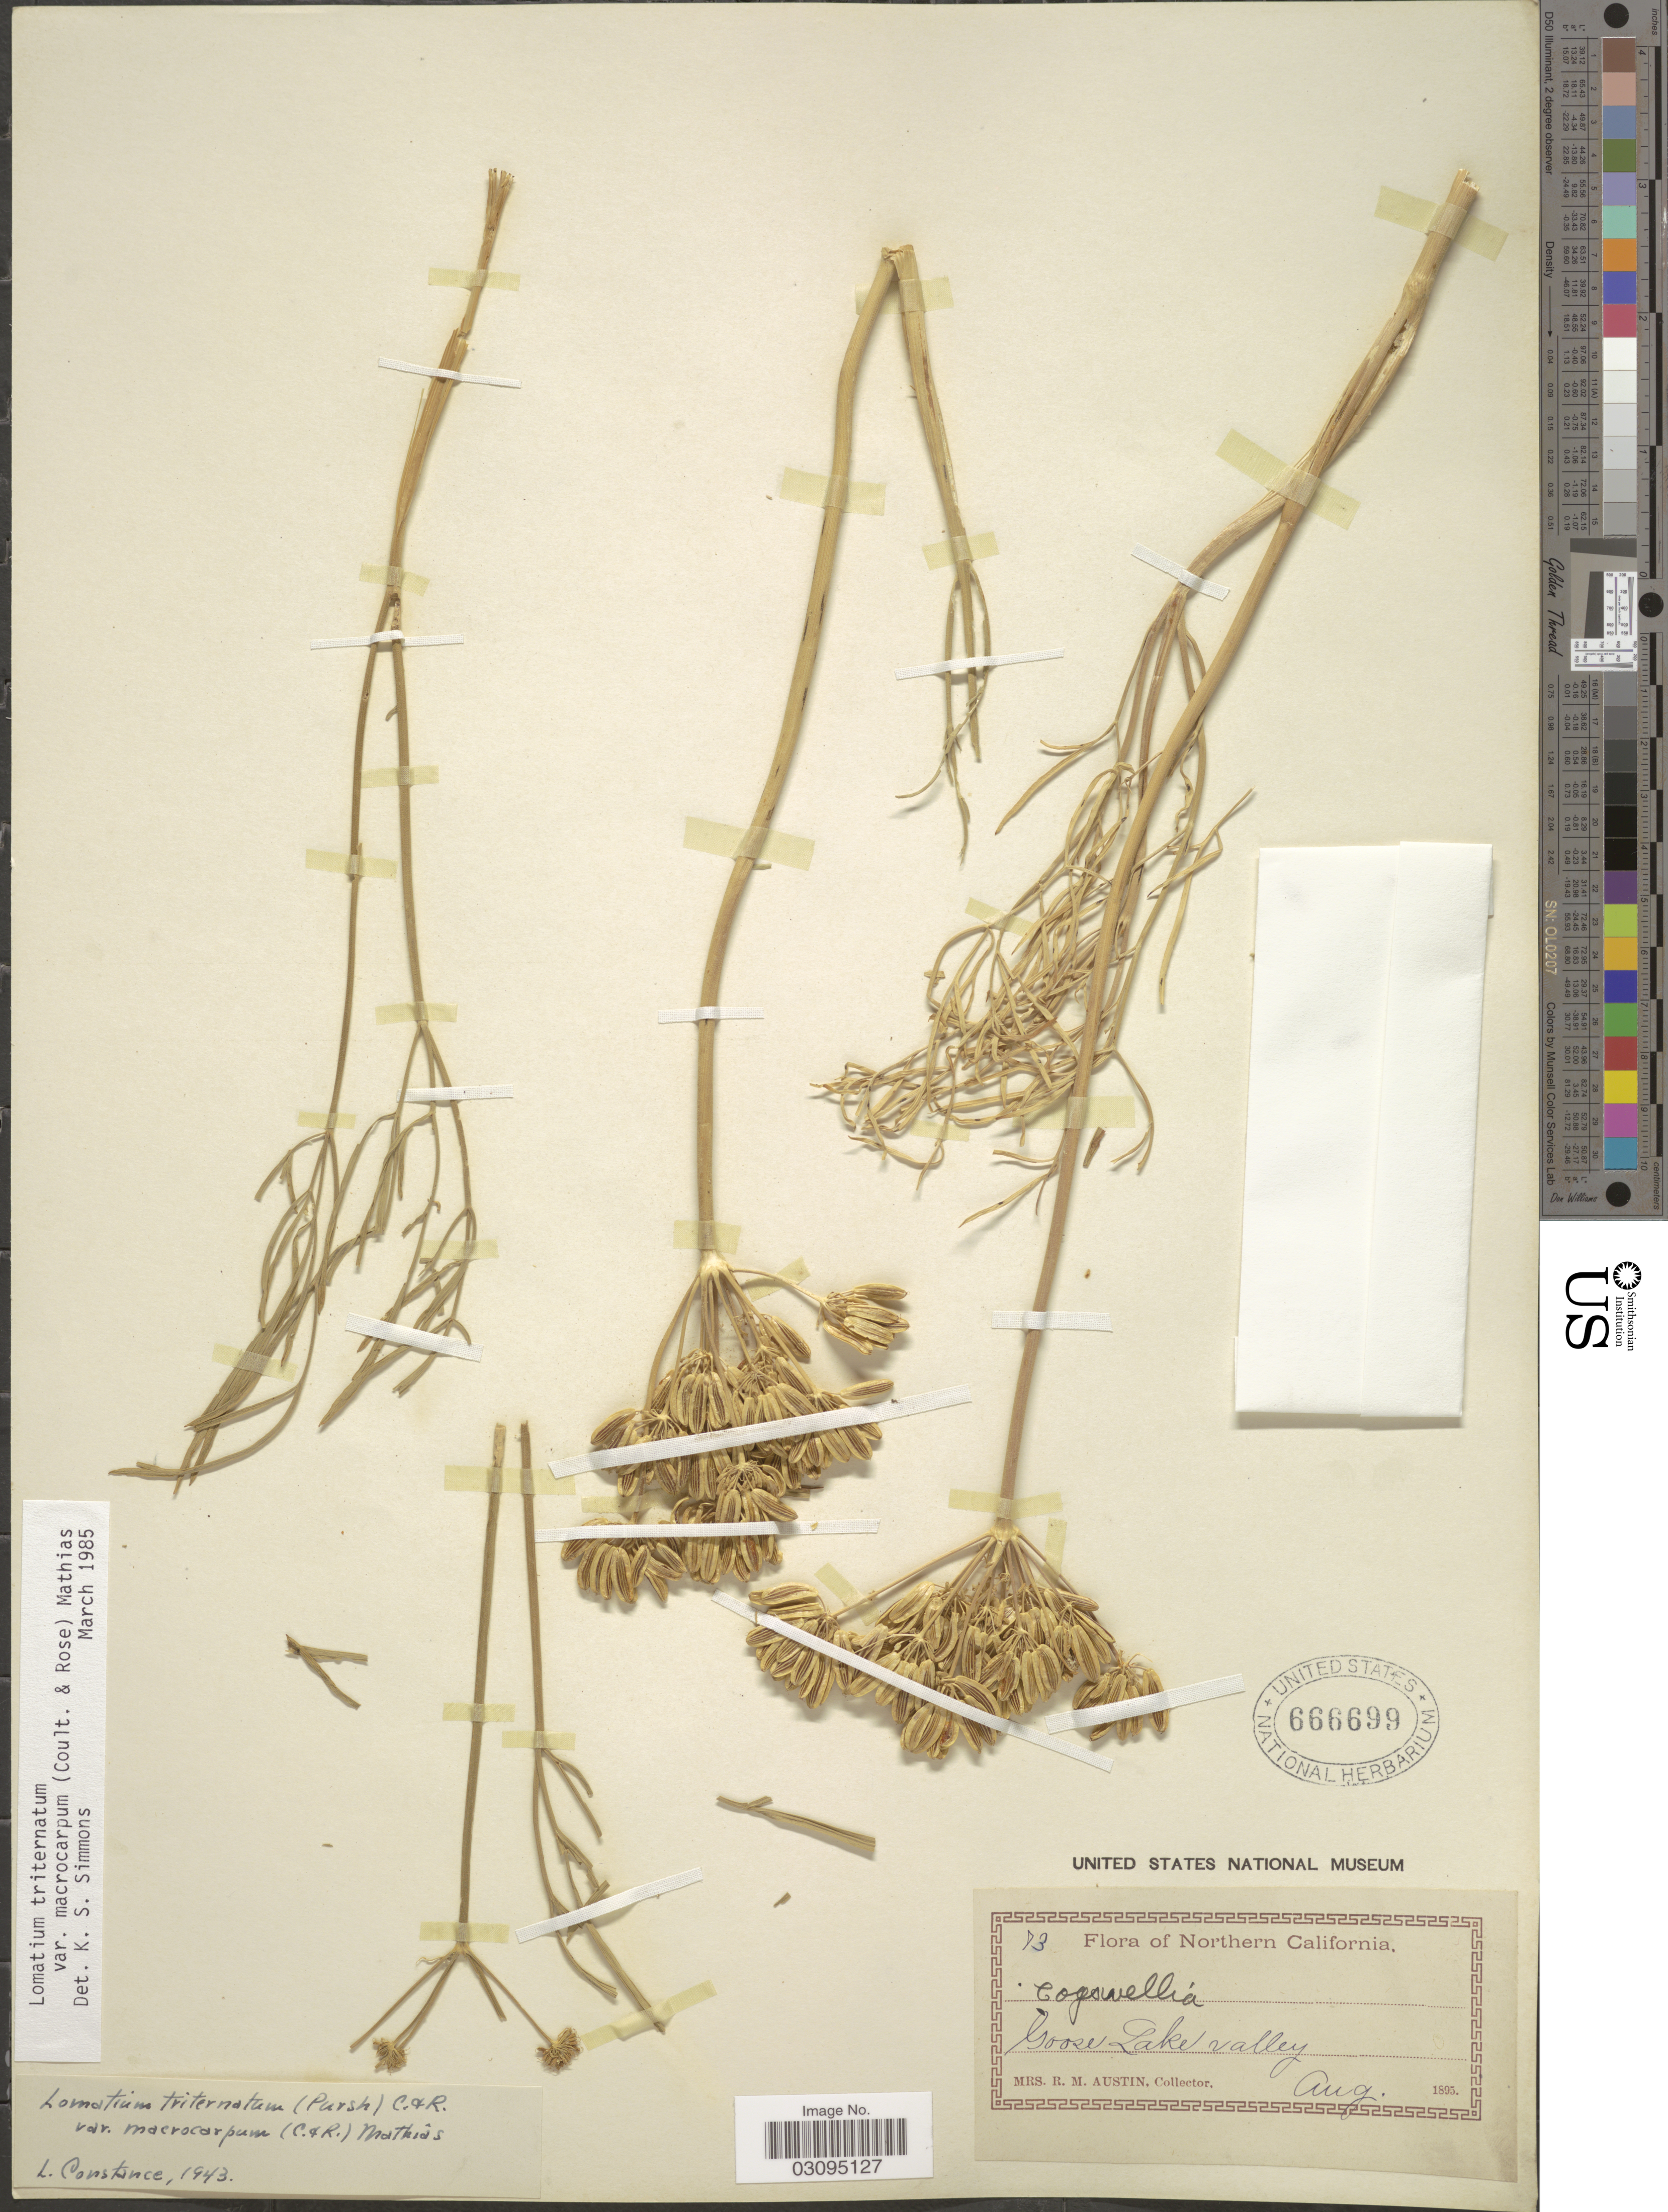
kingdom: Plantae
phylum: Tracheophyta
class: Magnoliopsida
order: Apiales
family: Apiaceae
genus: Lomatium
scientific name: Lomatium triternatum var. macrocarpum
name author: (J.M. Coult. & Rose) Mathias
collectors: R. Austin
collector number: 73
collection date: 1895-08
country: United States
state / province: California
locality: Northern California, Goose Lake Valley.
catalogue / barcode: US 666699